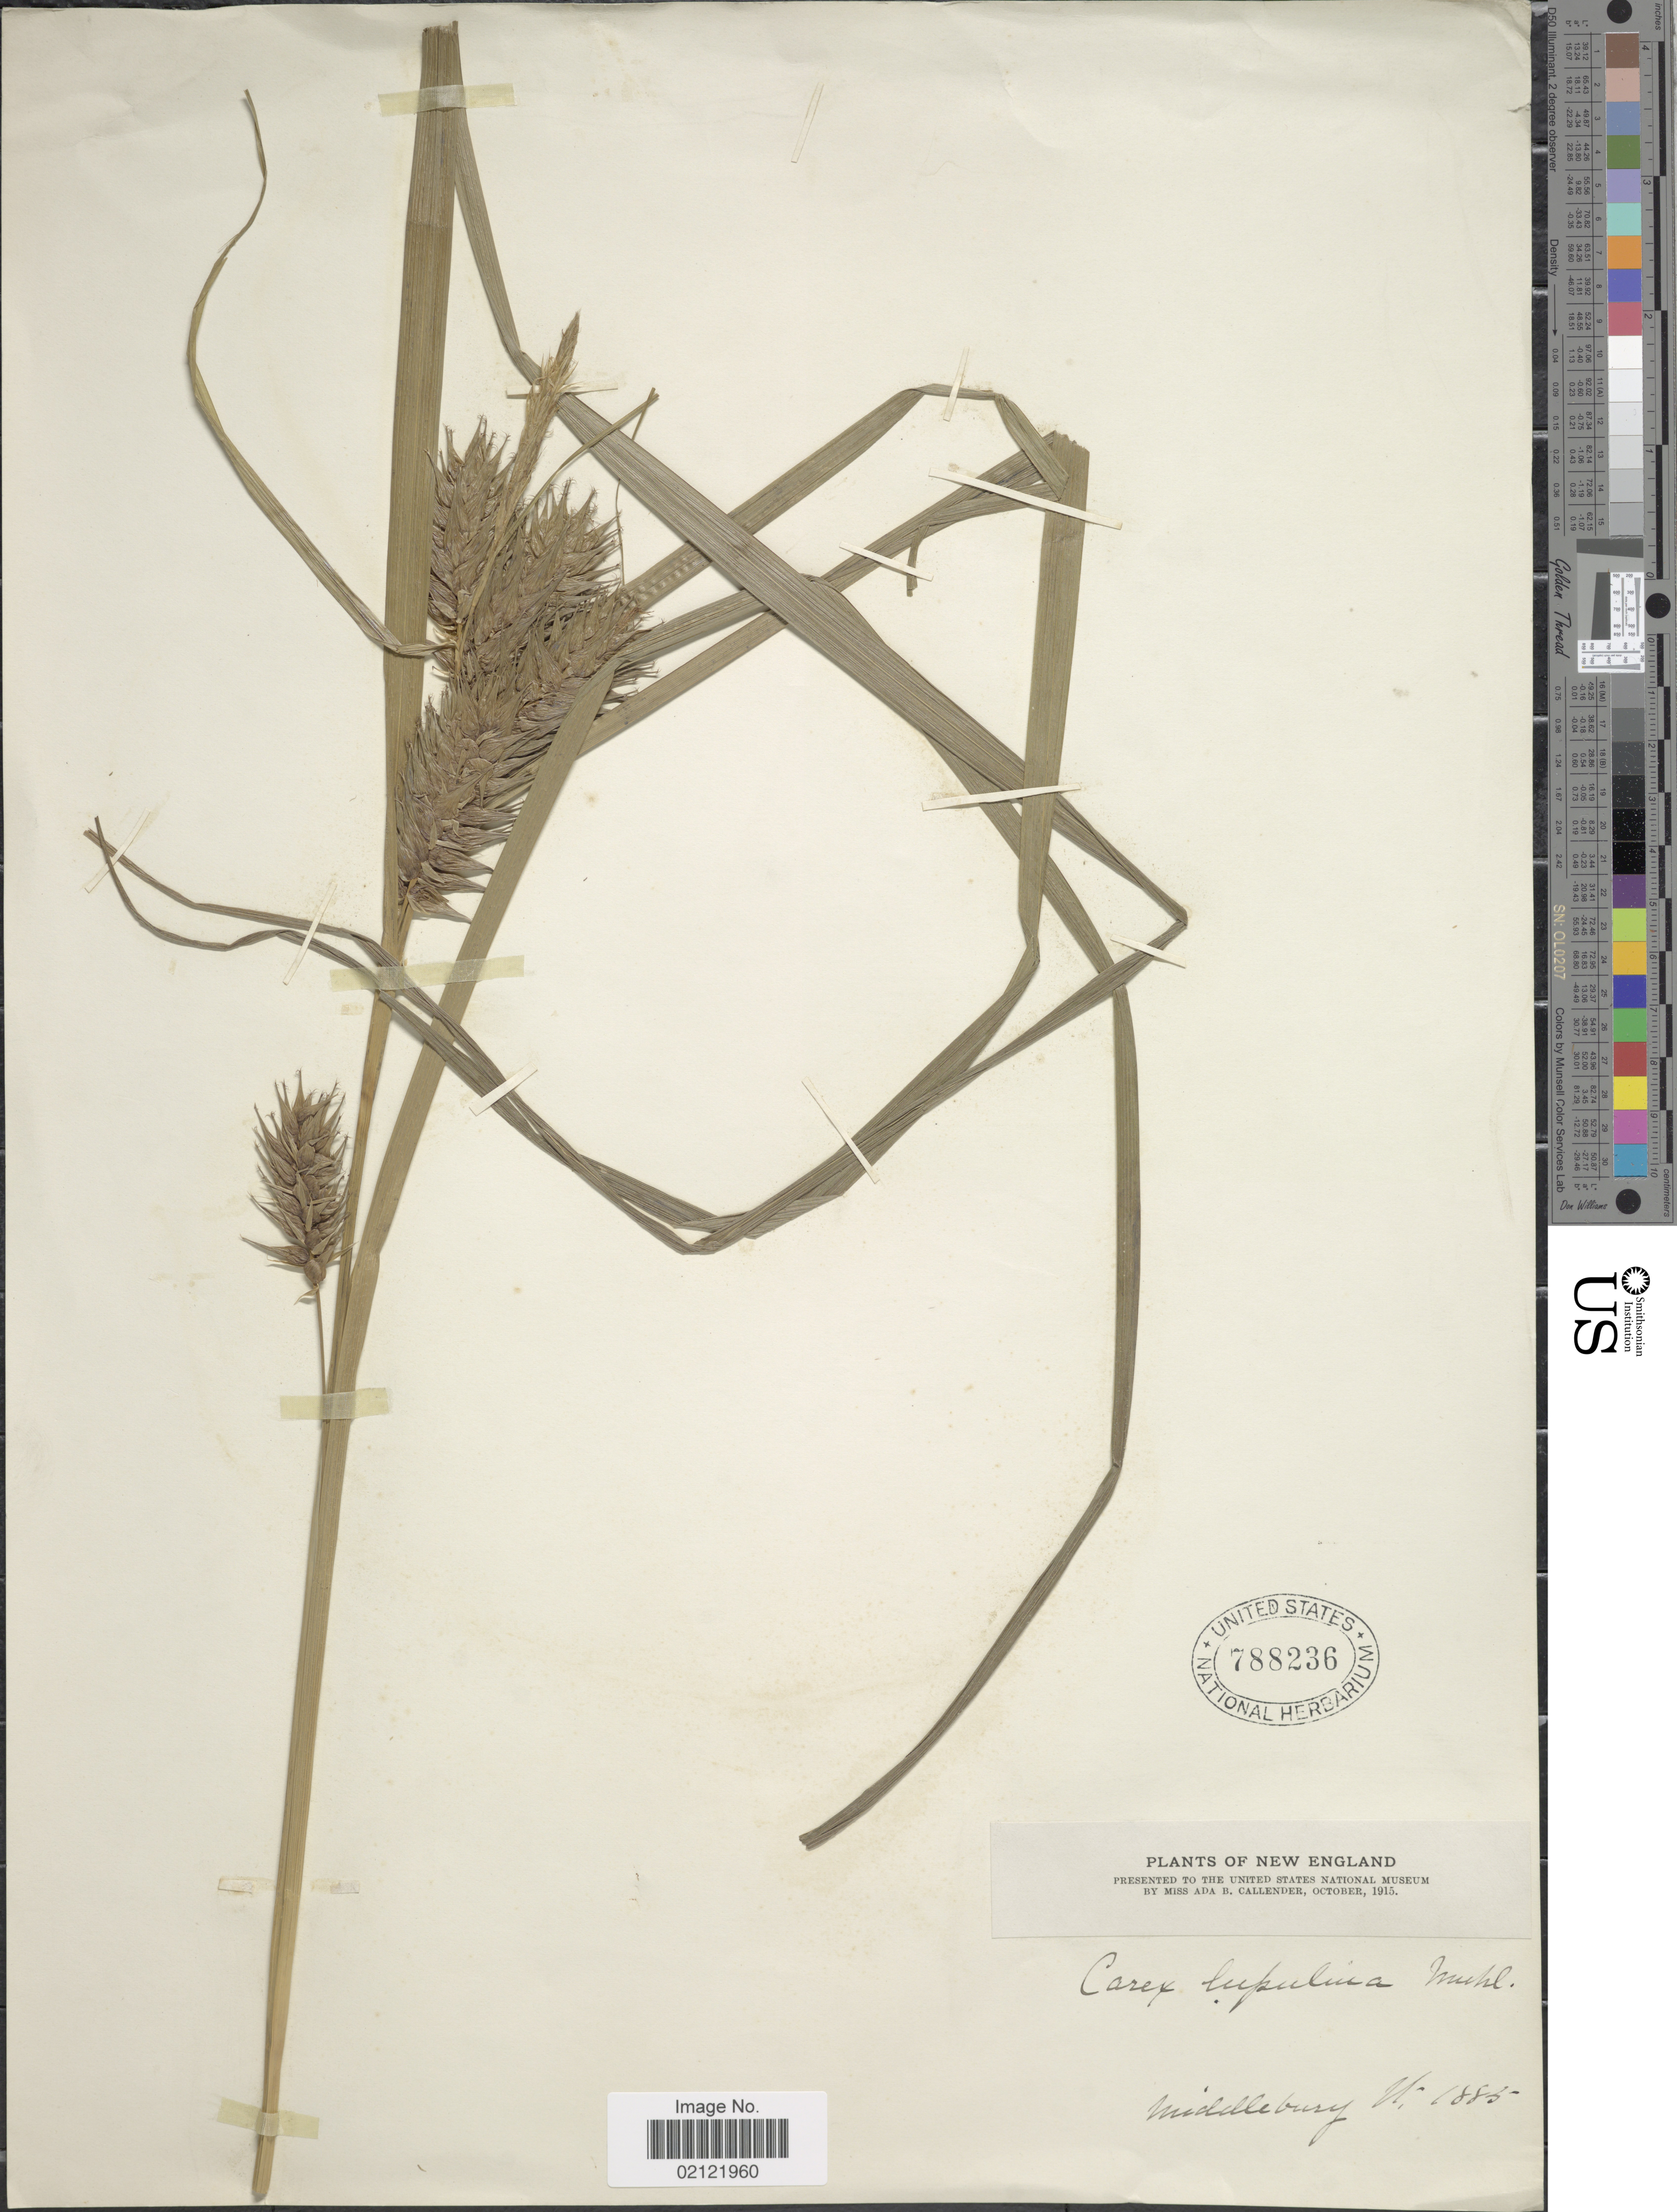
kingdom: Plantae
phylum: Tracheophyta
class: Liliopsida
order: Poales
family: Cyperaceae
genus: Carex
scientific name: Carex lupulina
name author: Muhl. ex Willd.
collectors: A. Callender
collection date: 1885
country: United States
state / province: Vermont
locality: New England. Middlebury, Vt.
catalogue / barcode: US 788236